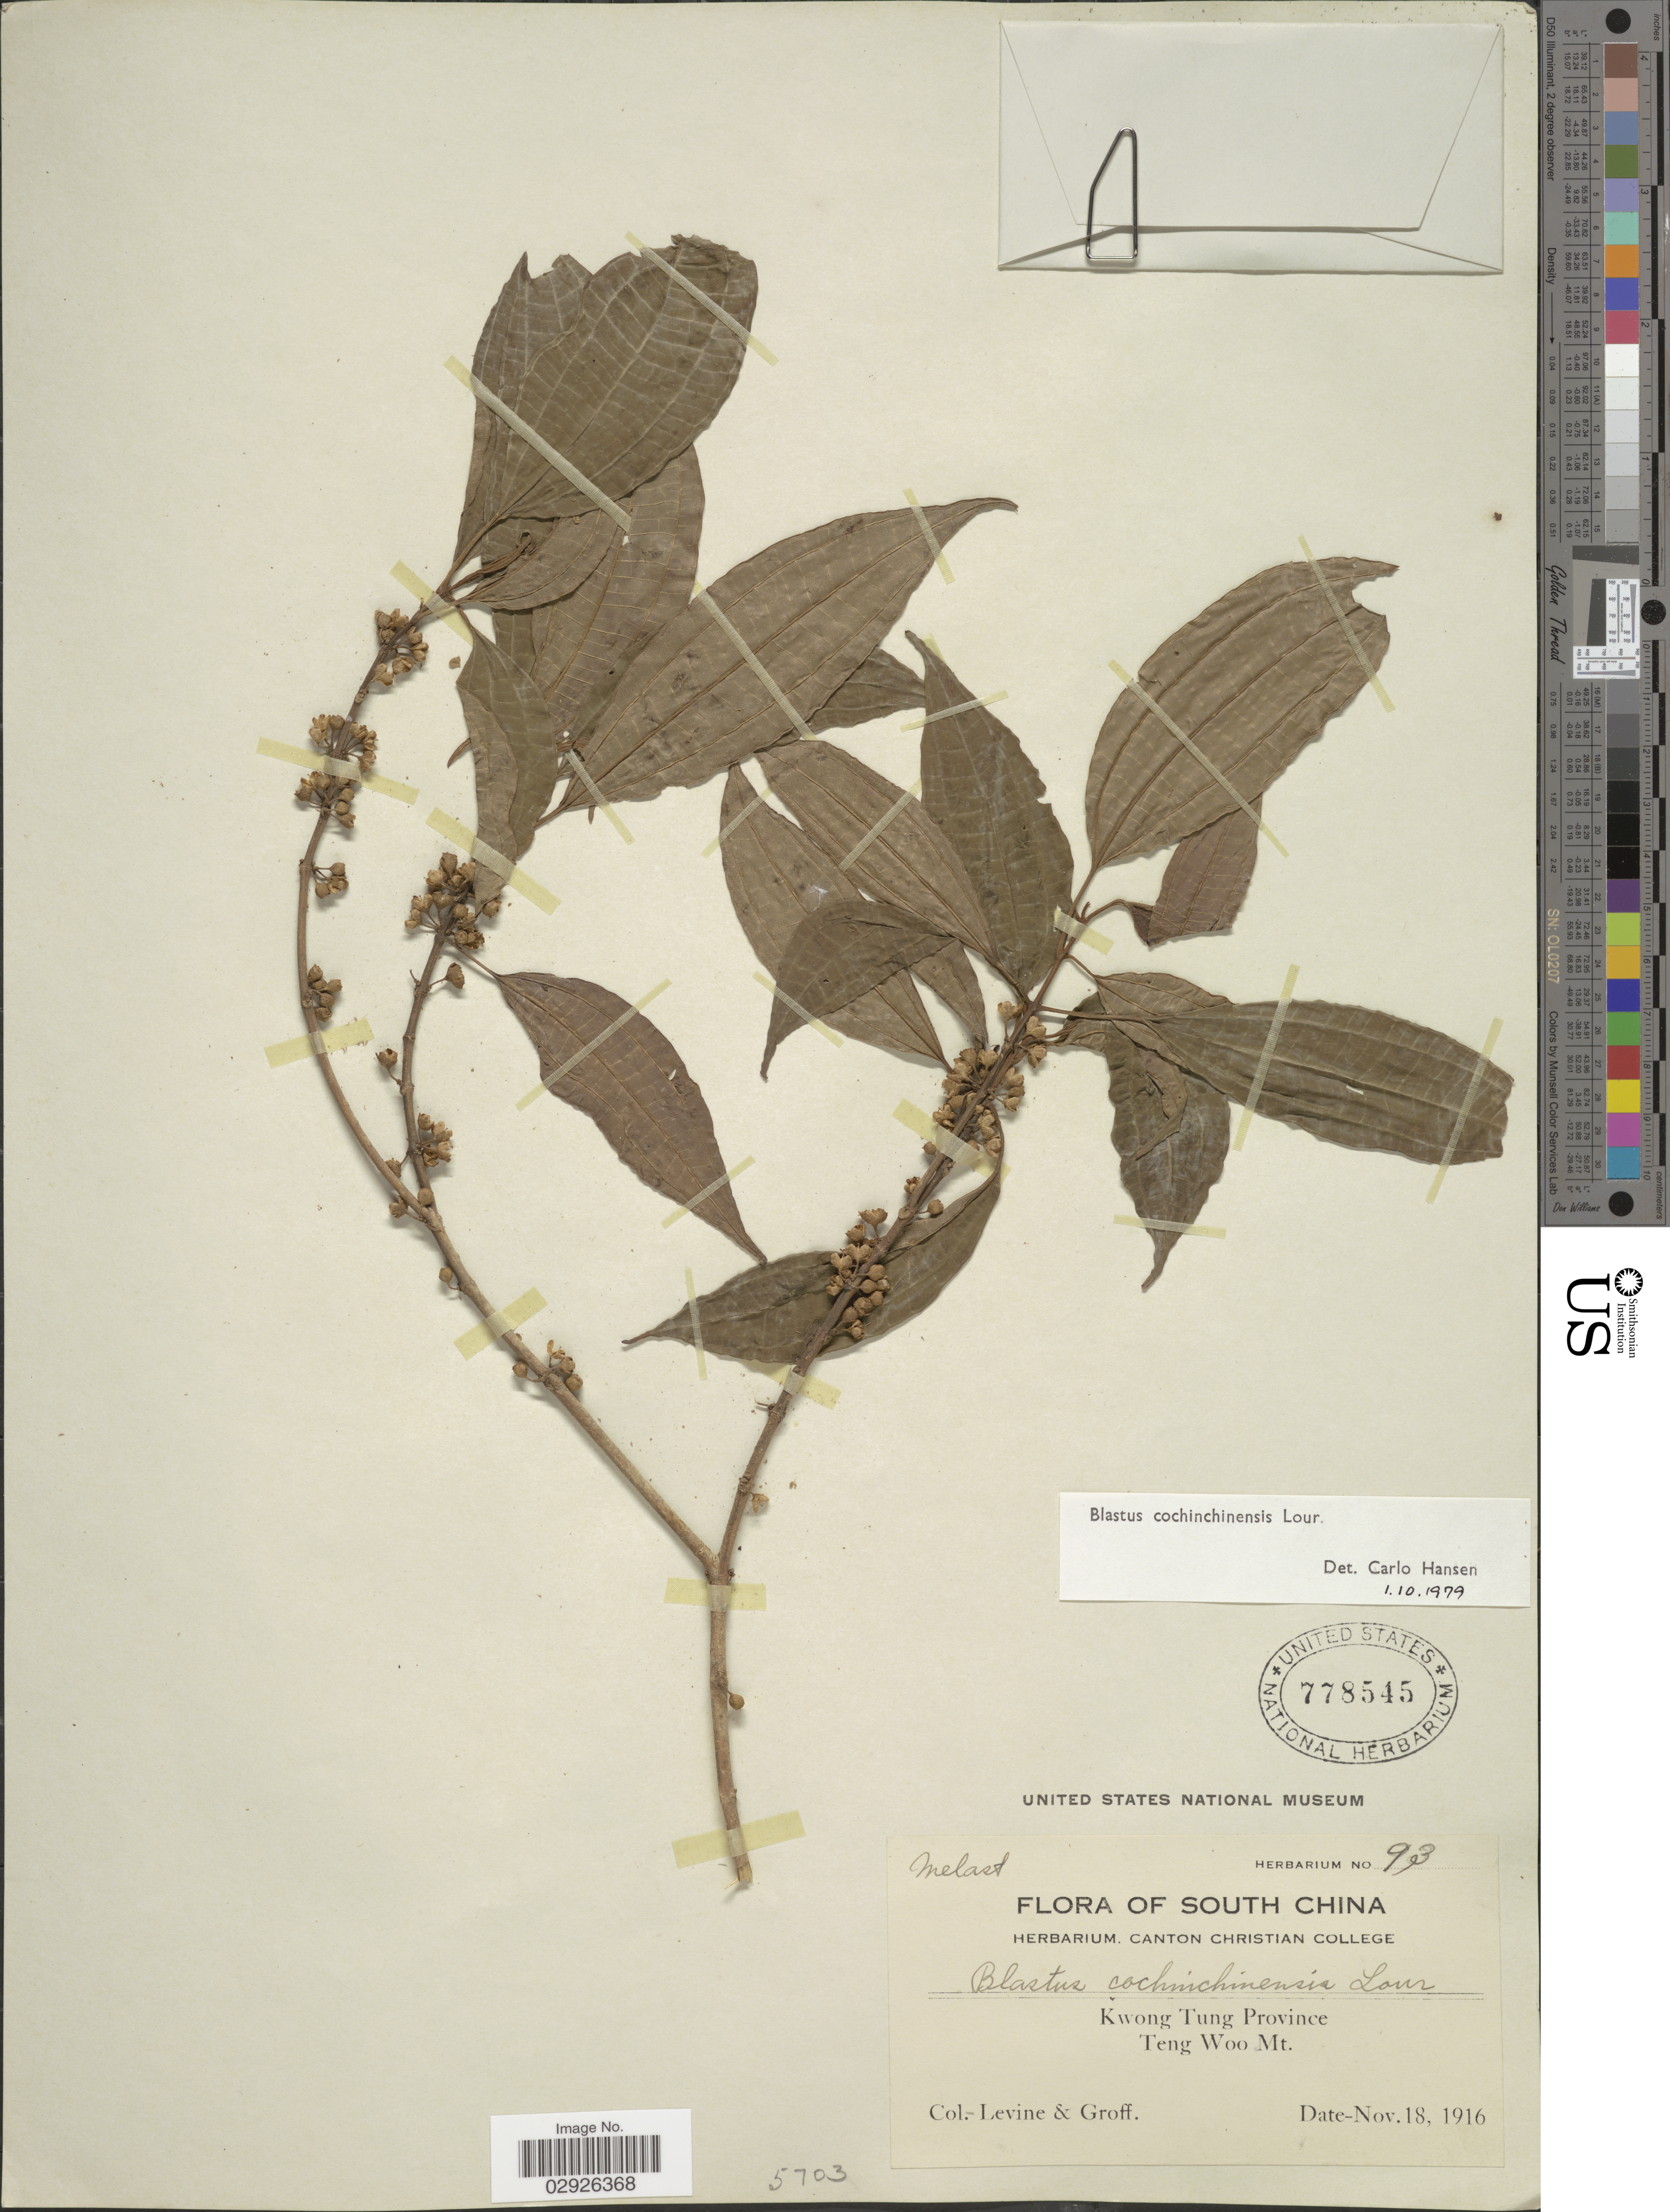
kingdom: Plantae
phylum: Tracheophyta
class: Magnoliopsida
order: Myrtales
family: Melastomataceae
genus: Blastus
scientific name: Blastus cochinchinensis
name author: Lour.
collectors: -. Levine & -- Groff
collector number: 93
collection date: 1916-11-18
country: China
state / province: Guangdong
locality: South China, Kwong Tung Province, Teng Woo Mt.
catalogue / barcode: US 778454